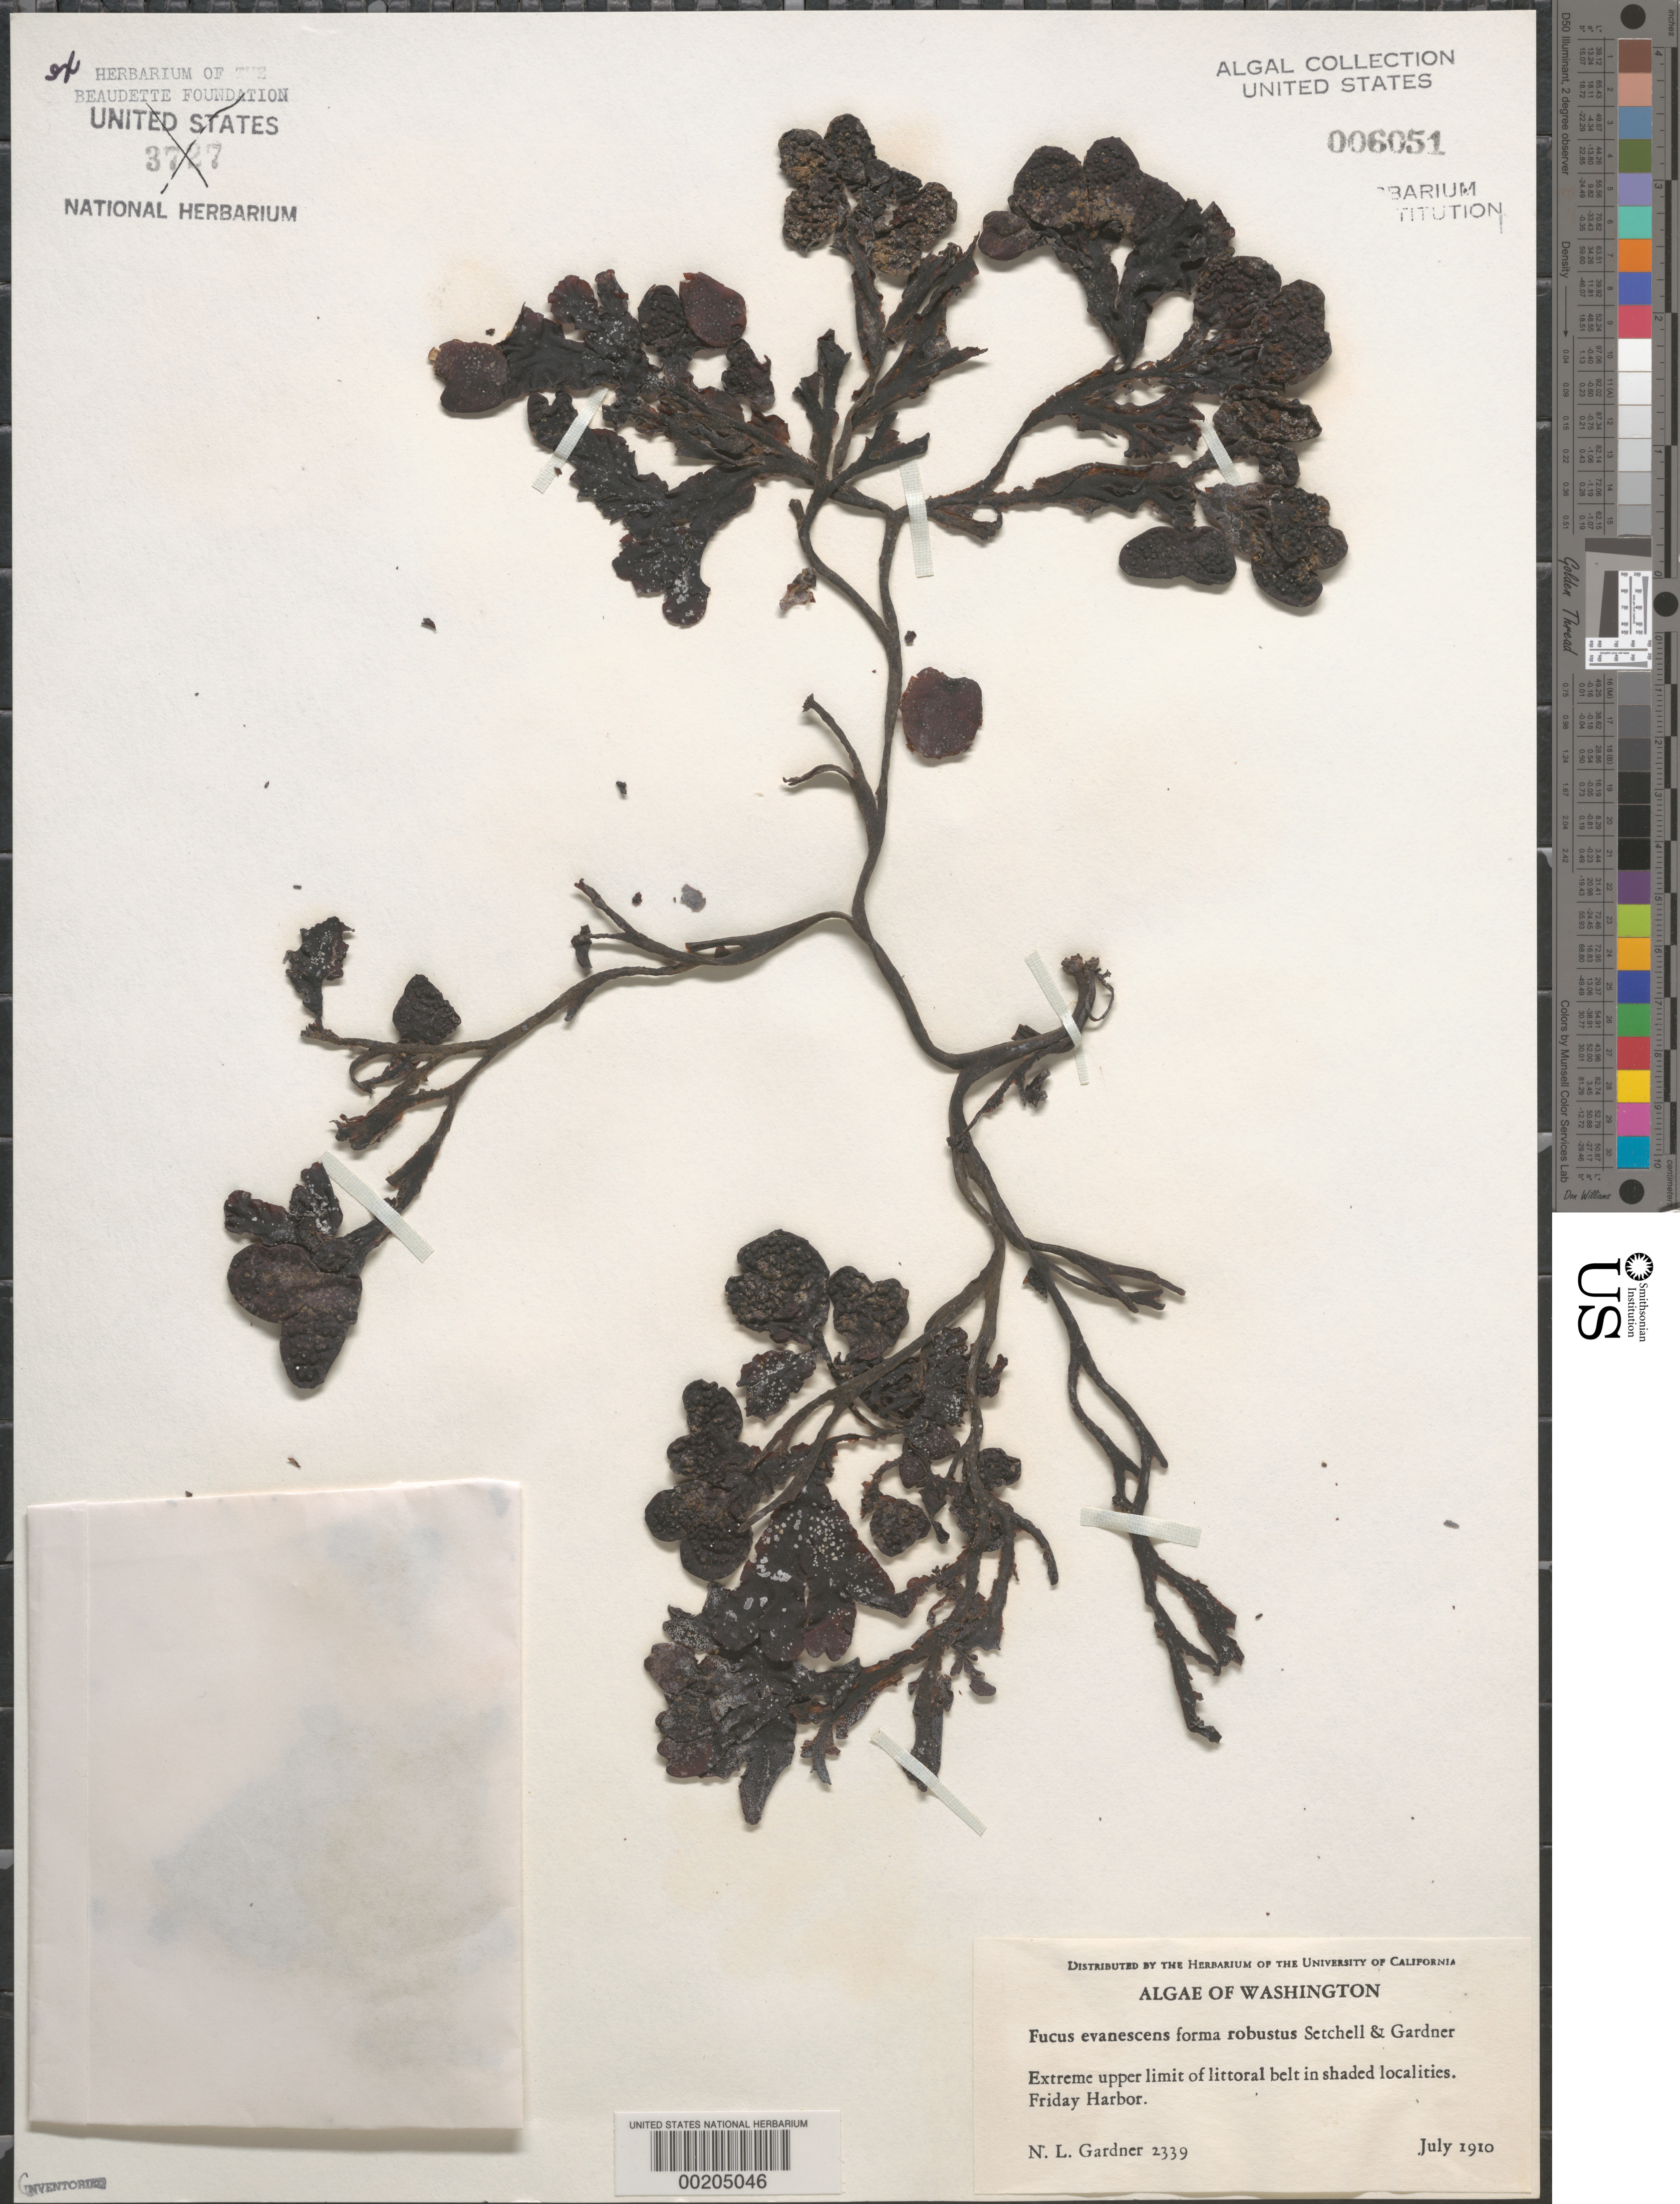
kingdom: Chromista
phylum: Ochrophyta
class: Phaeophyceae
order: Fucales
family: Fucaceae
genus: Fucus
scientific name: Fucus distichus subsp. evanescens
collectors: N. Gardner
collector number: NLG 2339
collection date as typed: Jul 1910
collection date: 1910-07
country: United States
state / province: Washington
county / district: San Juan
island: San Juan Island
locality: Friday Harbor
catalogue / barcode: US 6051